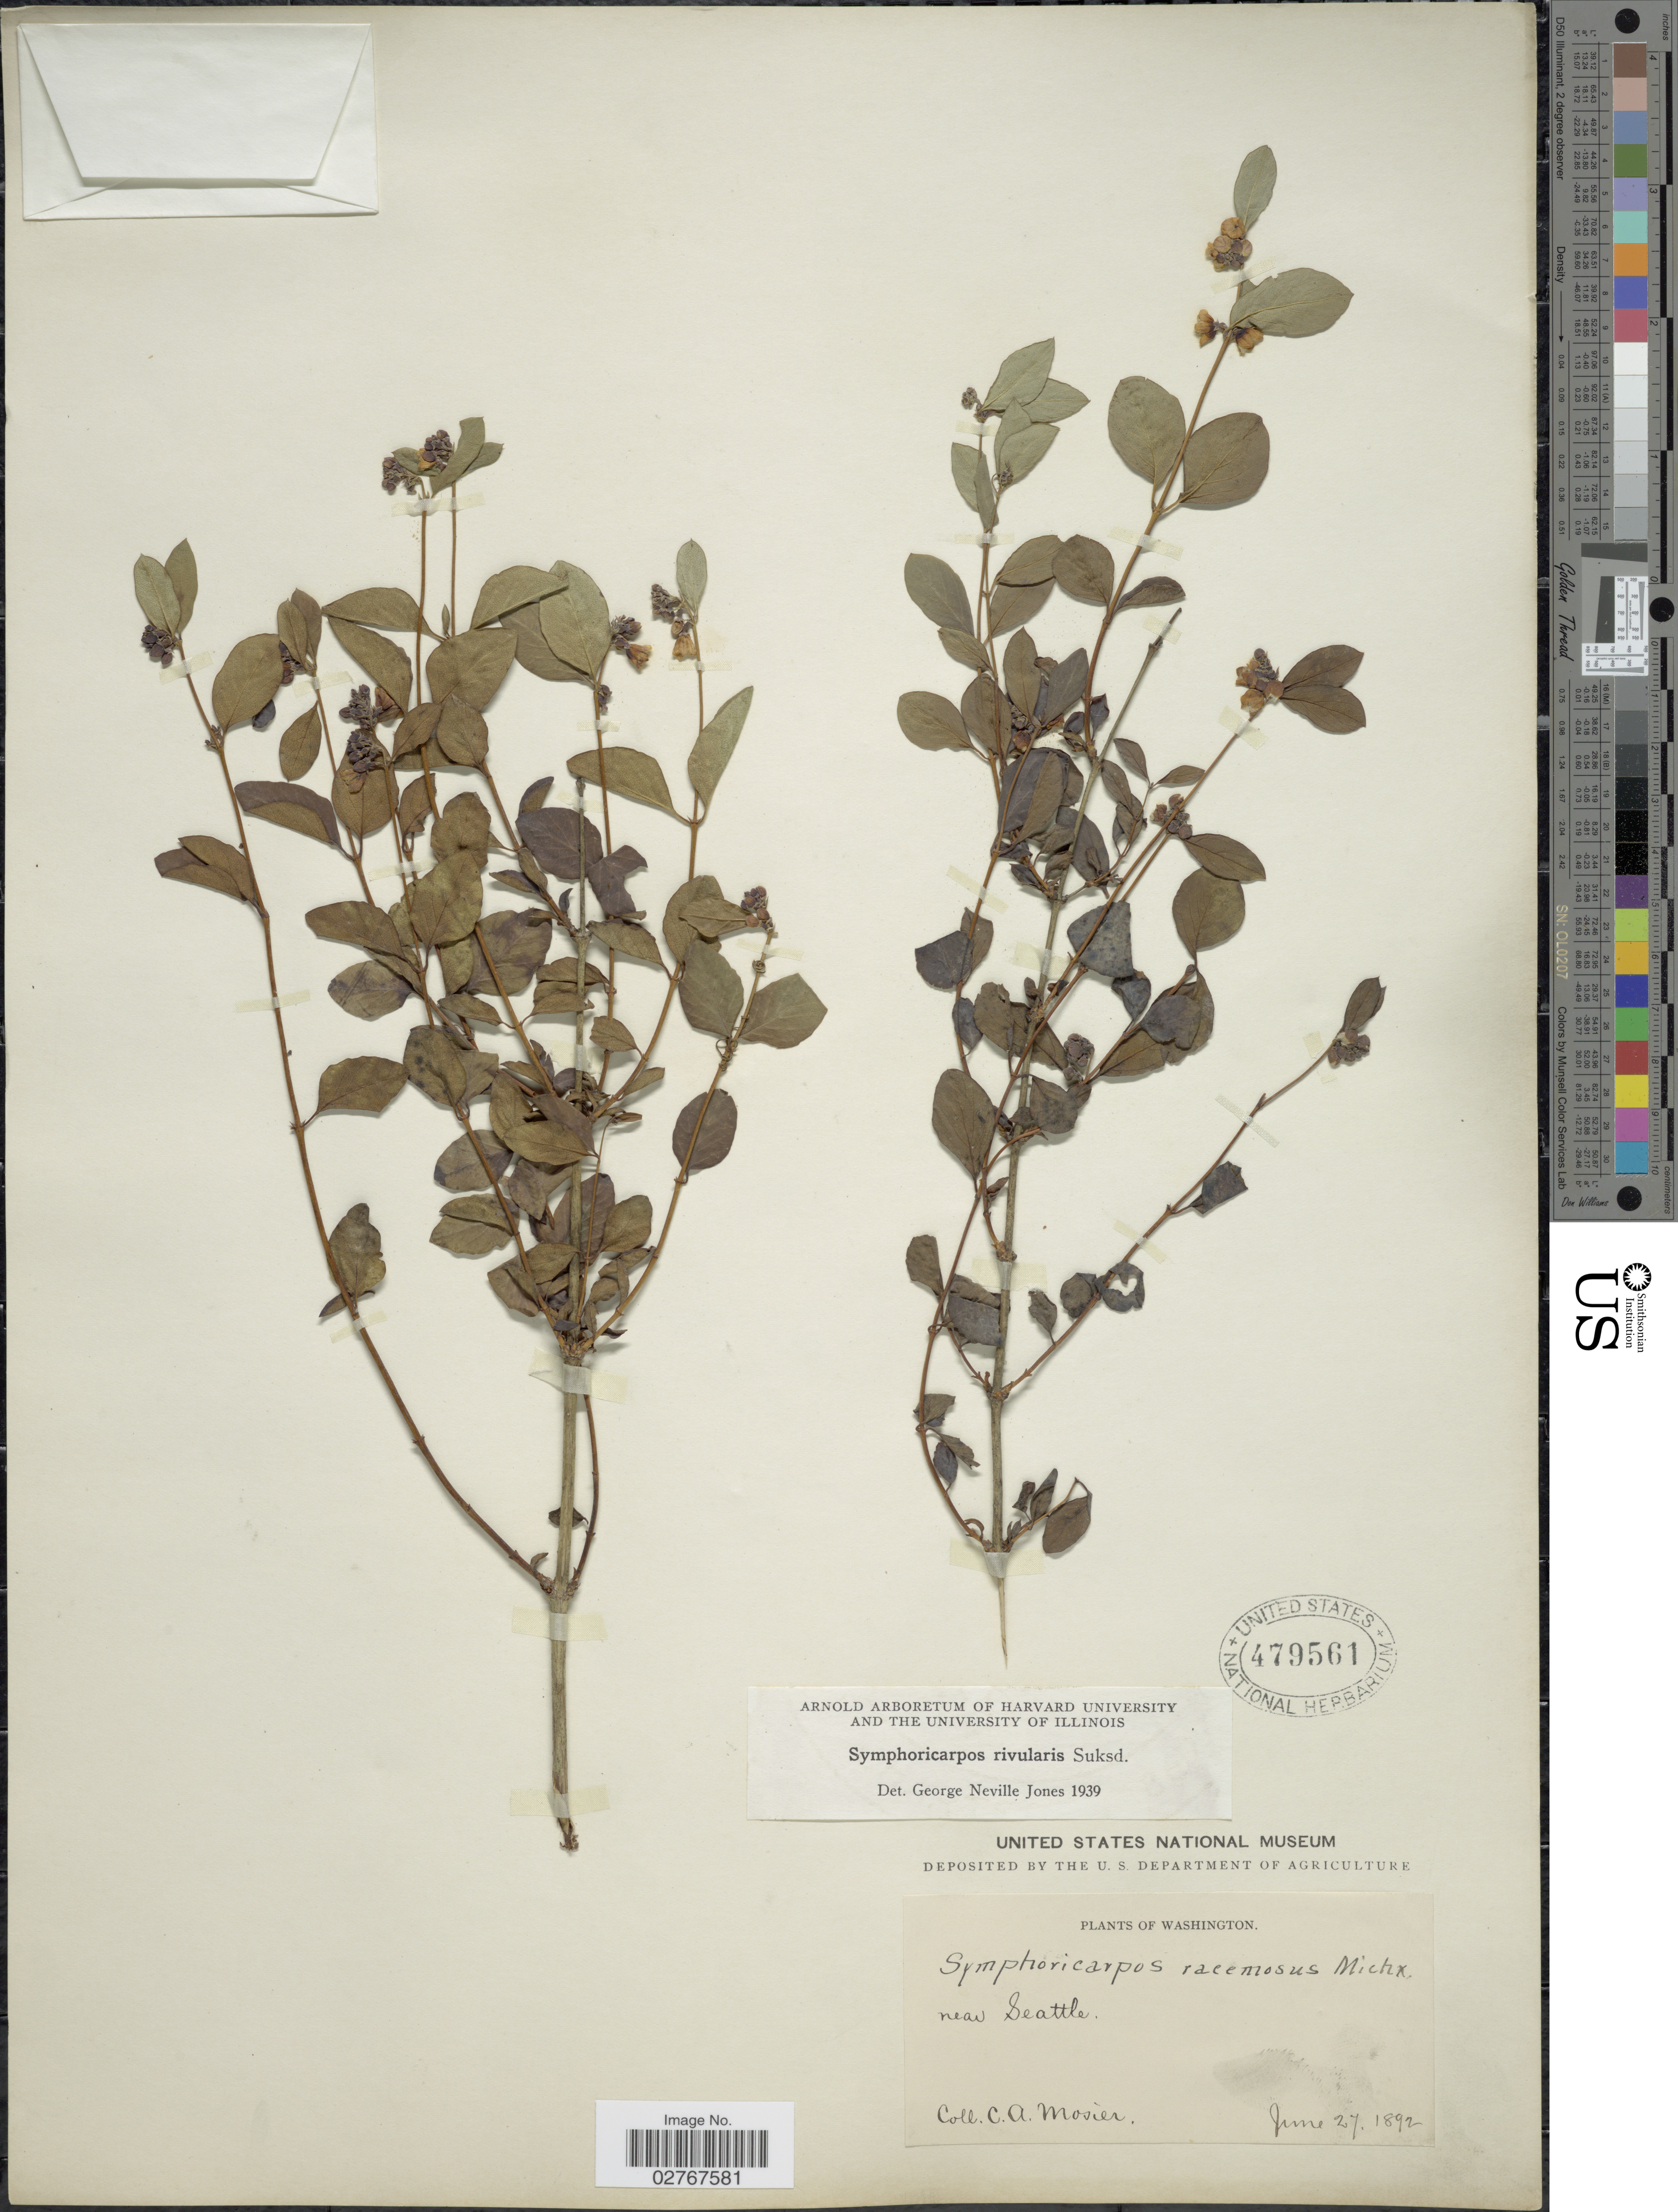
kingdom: Plantae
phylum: Tracheophyta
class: Magnoliopsida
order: Dipsacales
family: Caprifoliaceae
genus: Symphoricarpos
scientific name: Symphoricarpos rivularis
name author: Suksd.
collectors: C. A. Mosier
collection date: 1892-06-27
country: United States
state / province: Washington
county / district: King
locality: Near Seattle.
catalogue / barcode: US 479561